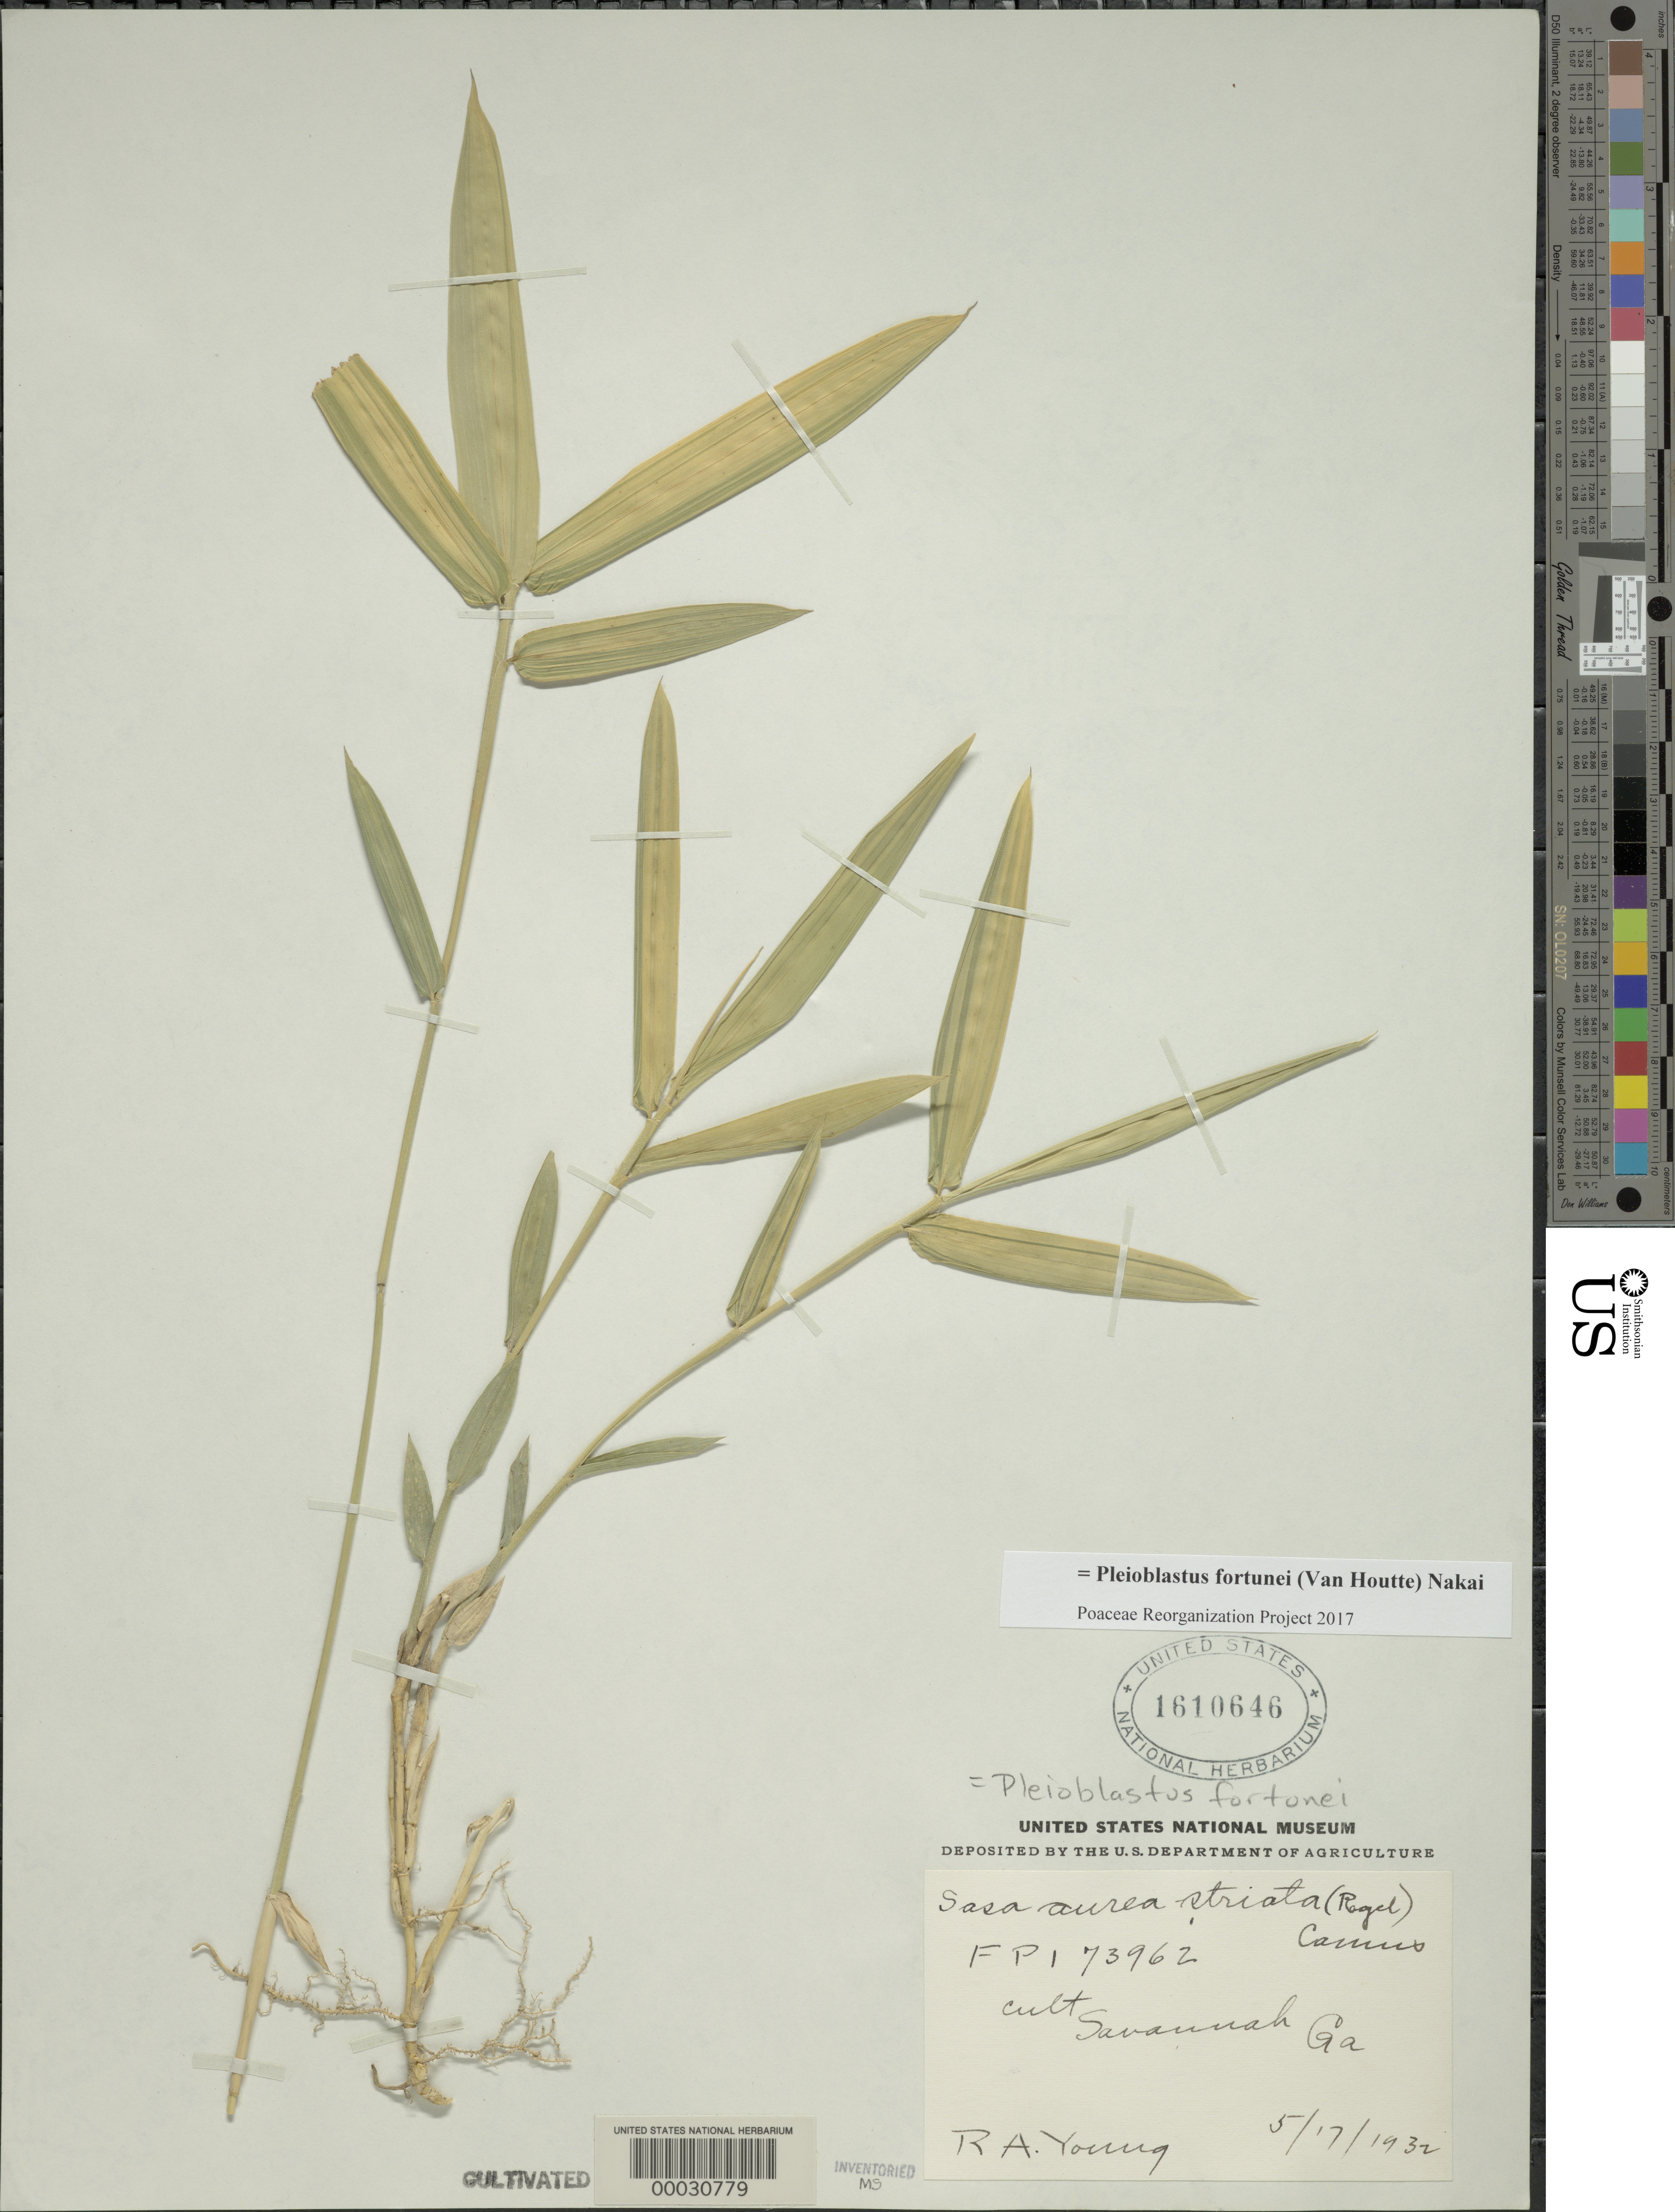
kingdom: Plantae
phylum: Tracheophyta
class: Liliopsida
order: Poales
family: Poaceae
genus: Pleioblastus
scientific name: Pleioblastus fortunei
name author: (Van Houtte) Nakai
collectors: R. A. Young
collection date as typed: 17 May 1932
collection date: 1932-05-17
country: United States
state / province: Georgia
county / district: Chatham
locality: Savannah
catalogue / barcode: US 1610646